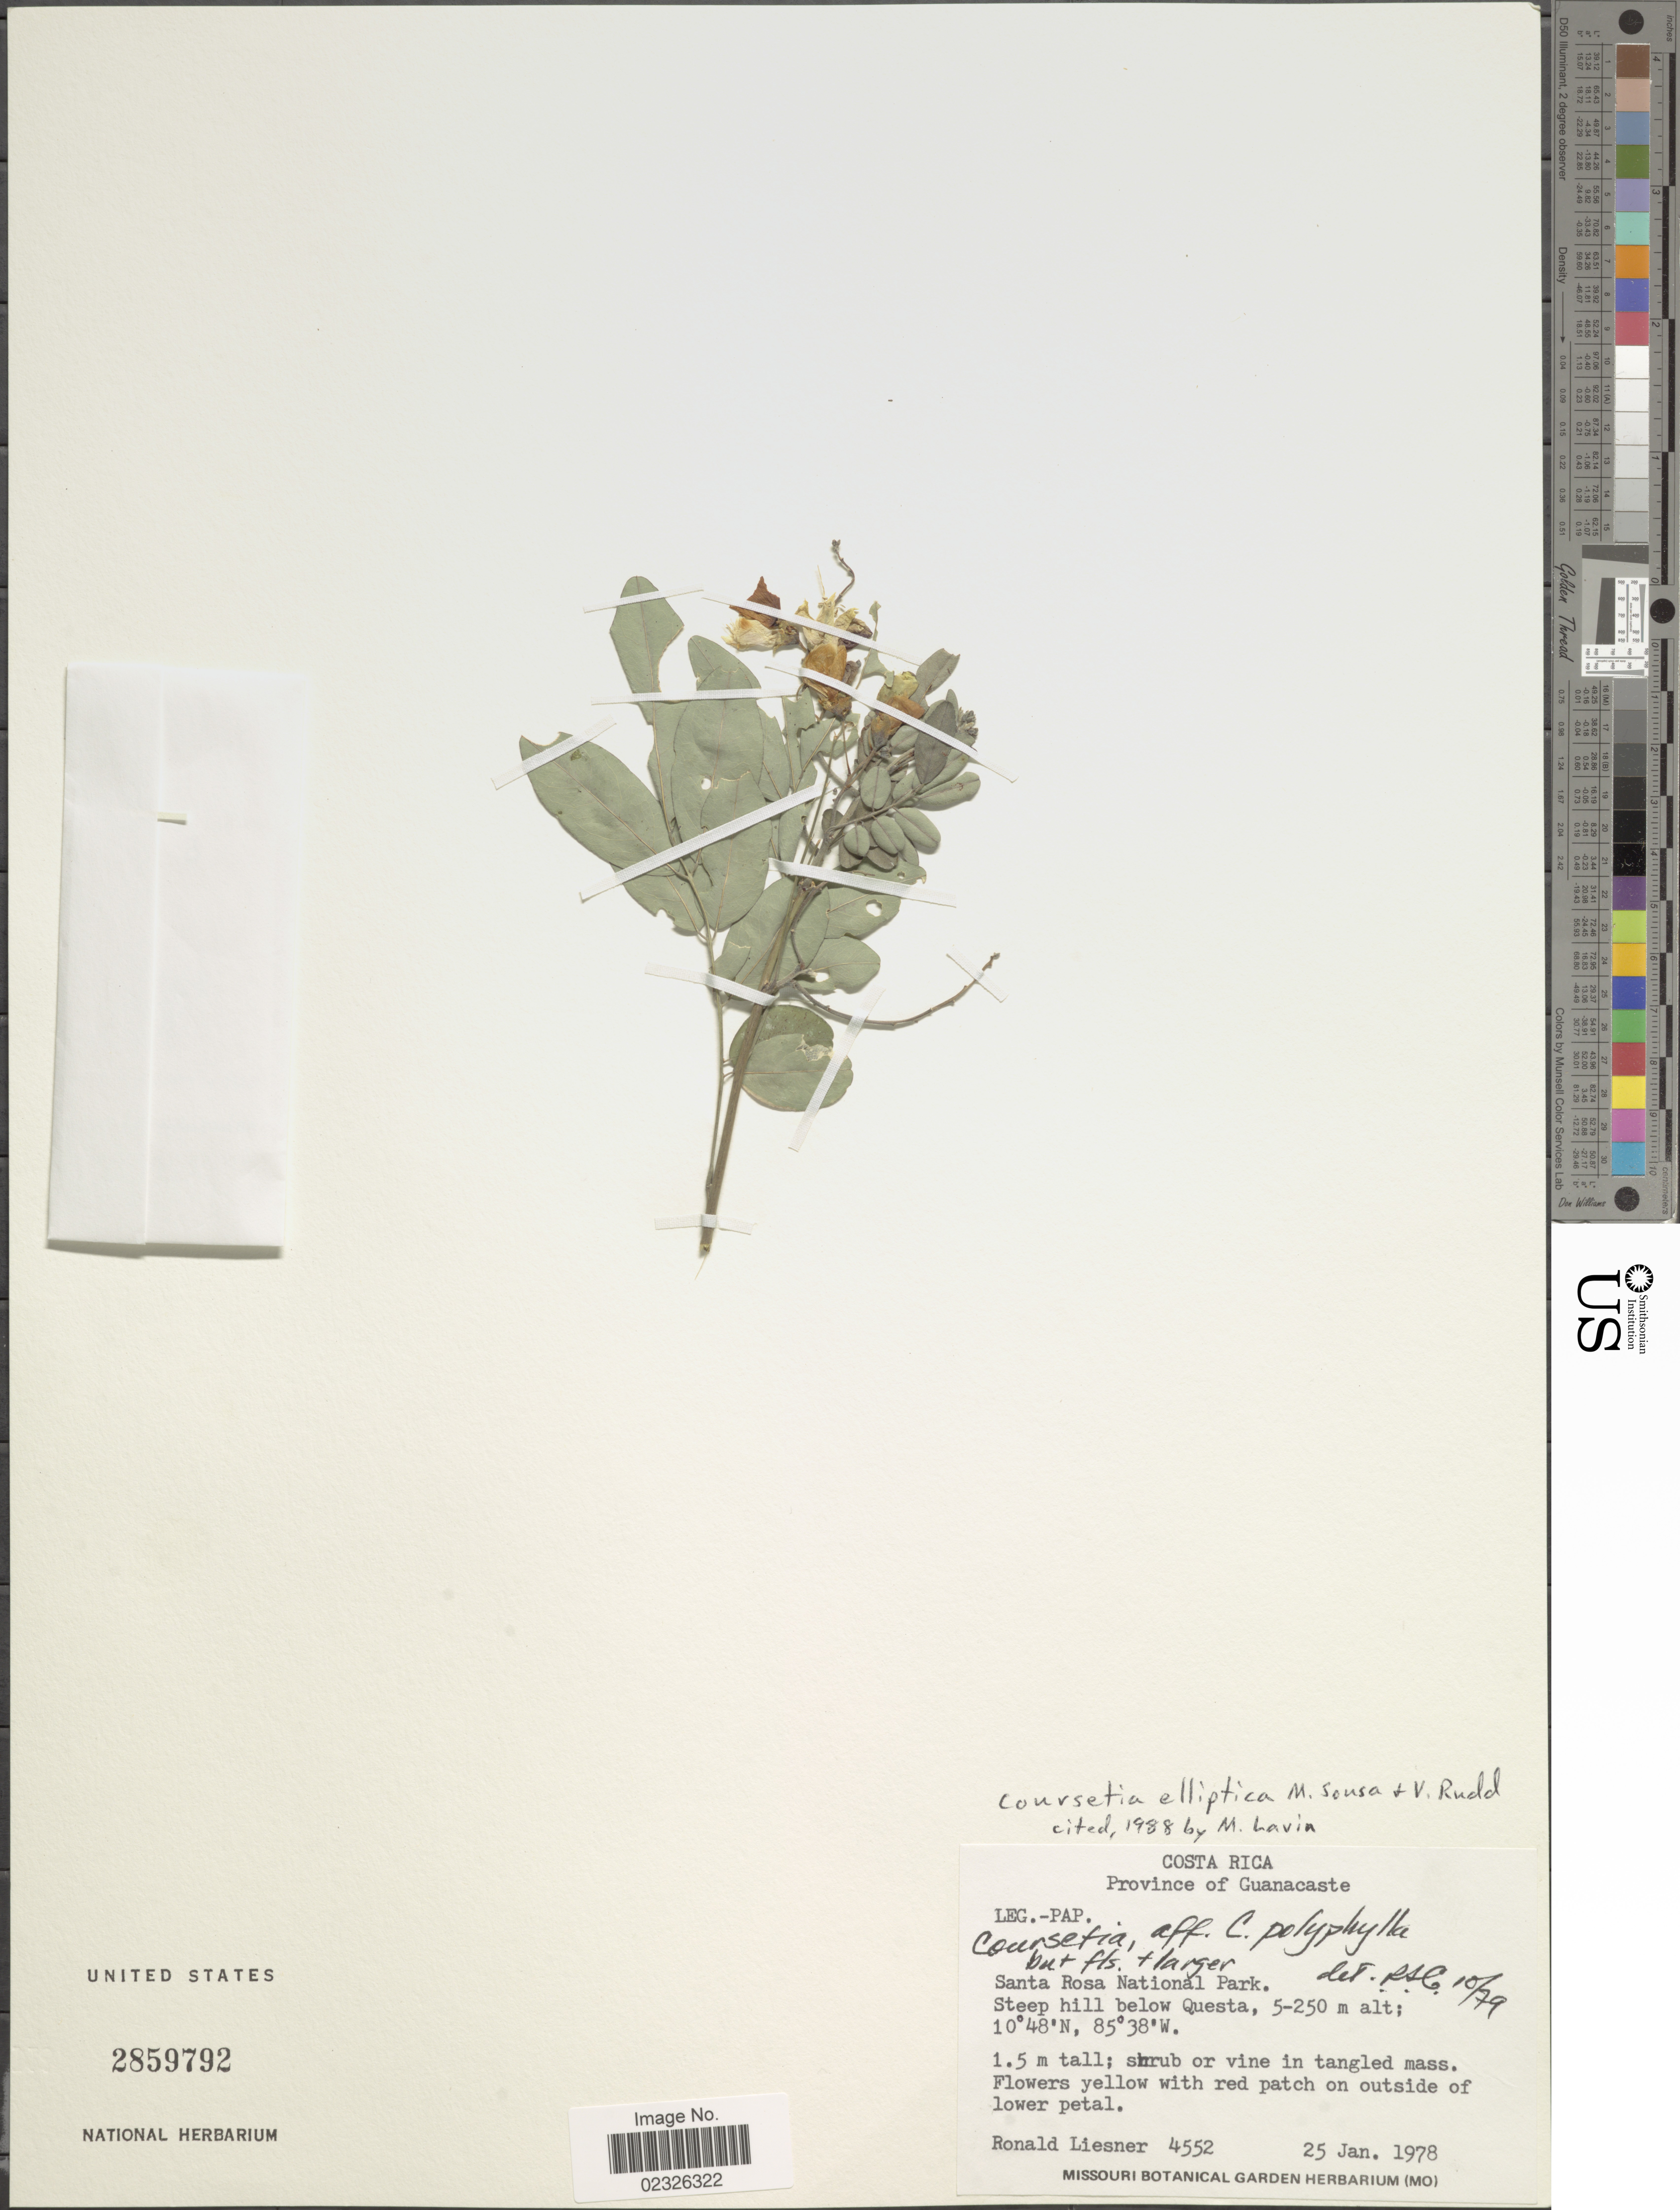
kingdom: Plantae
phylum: Tracheophyta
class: Magnoliopsida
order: Fabales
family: Fabaceae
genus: Coursetia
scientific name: Coursetia elliptica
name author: M. Sousa & Rudd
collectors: R. L. Liesner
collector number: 4552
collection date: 1978-01-25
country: Costa Rica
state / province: Guanacaste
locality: Santa Rosa National Park.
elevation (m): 5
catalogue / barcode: US 2859792